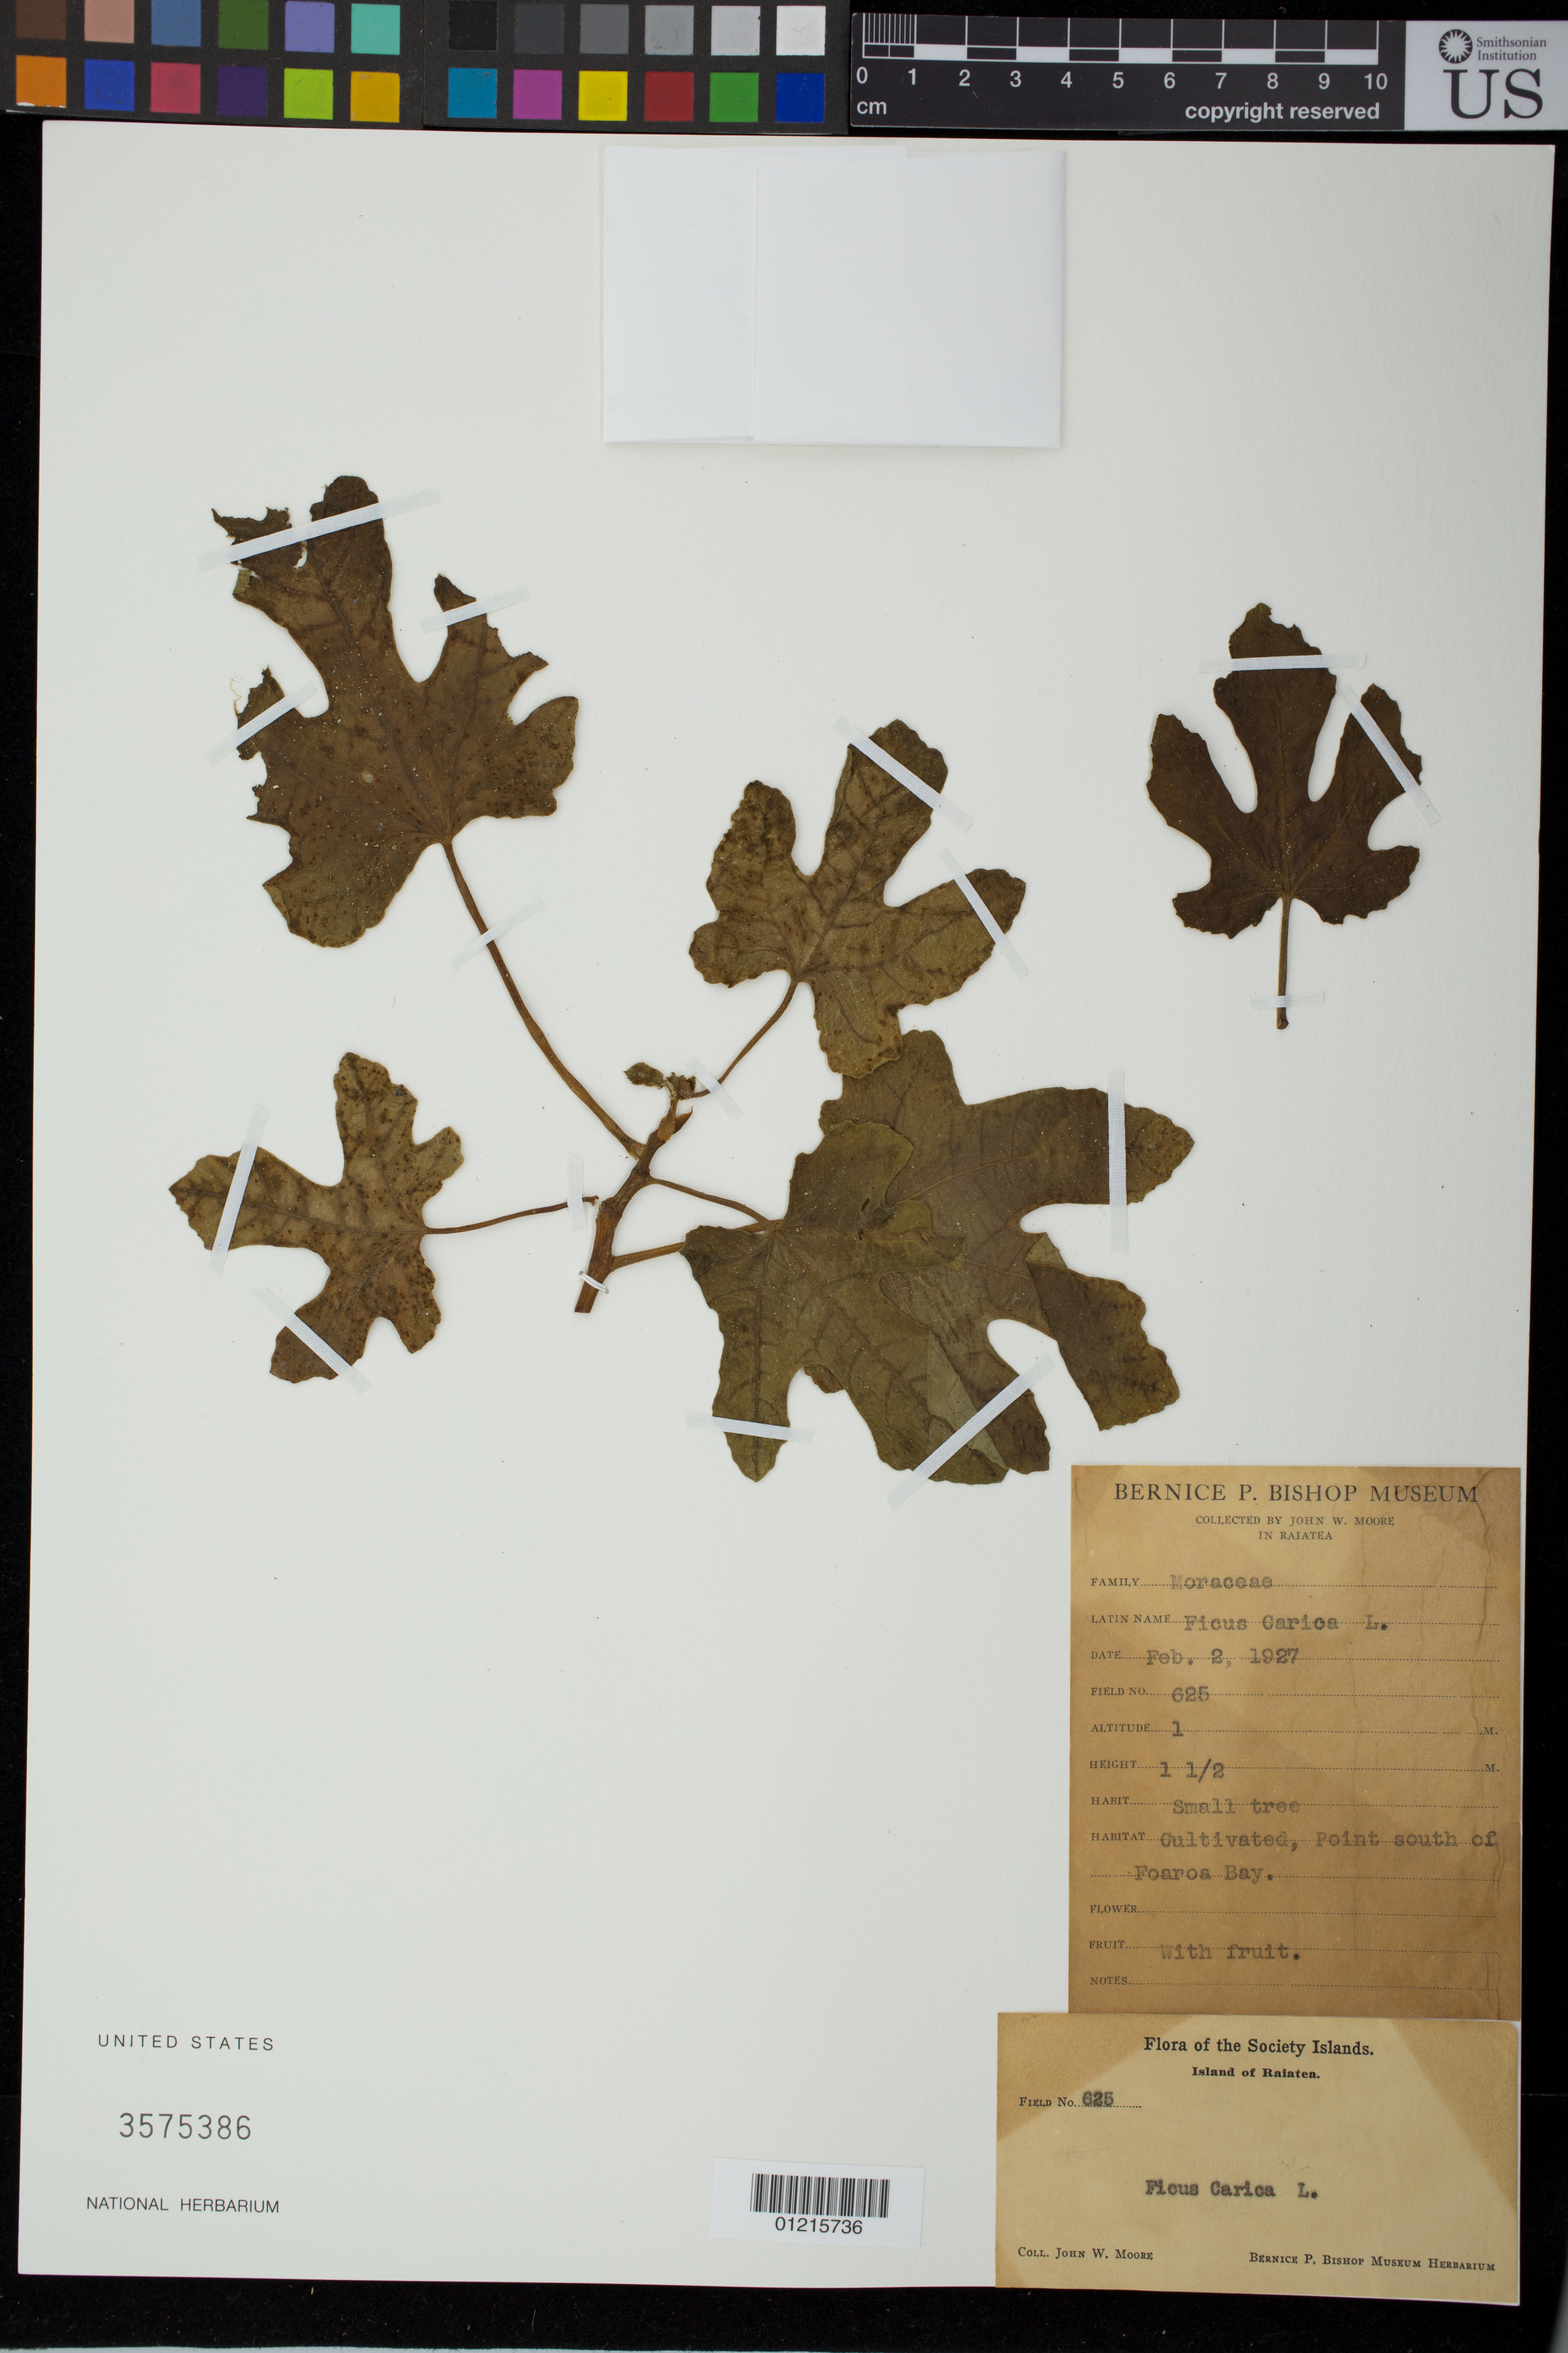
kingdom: Plantae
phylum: Tracheophyta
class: Magnoliopsida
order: Rosales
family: Moraceae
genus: Ficus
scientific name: Ficus carica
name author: L.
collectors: J. Moore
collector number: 625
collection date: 1927-02-02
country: French Polynesia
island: Raiatea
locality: Point south of Foaroa bay.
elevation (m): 1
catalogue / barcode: US 3575386